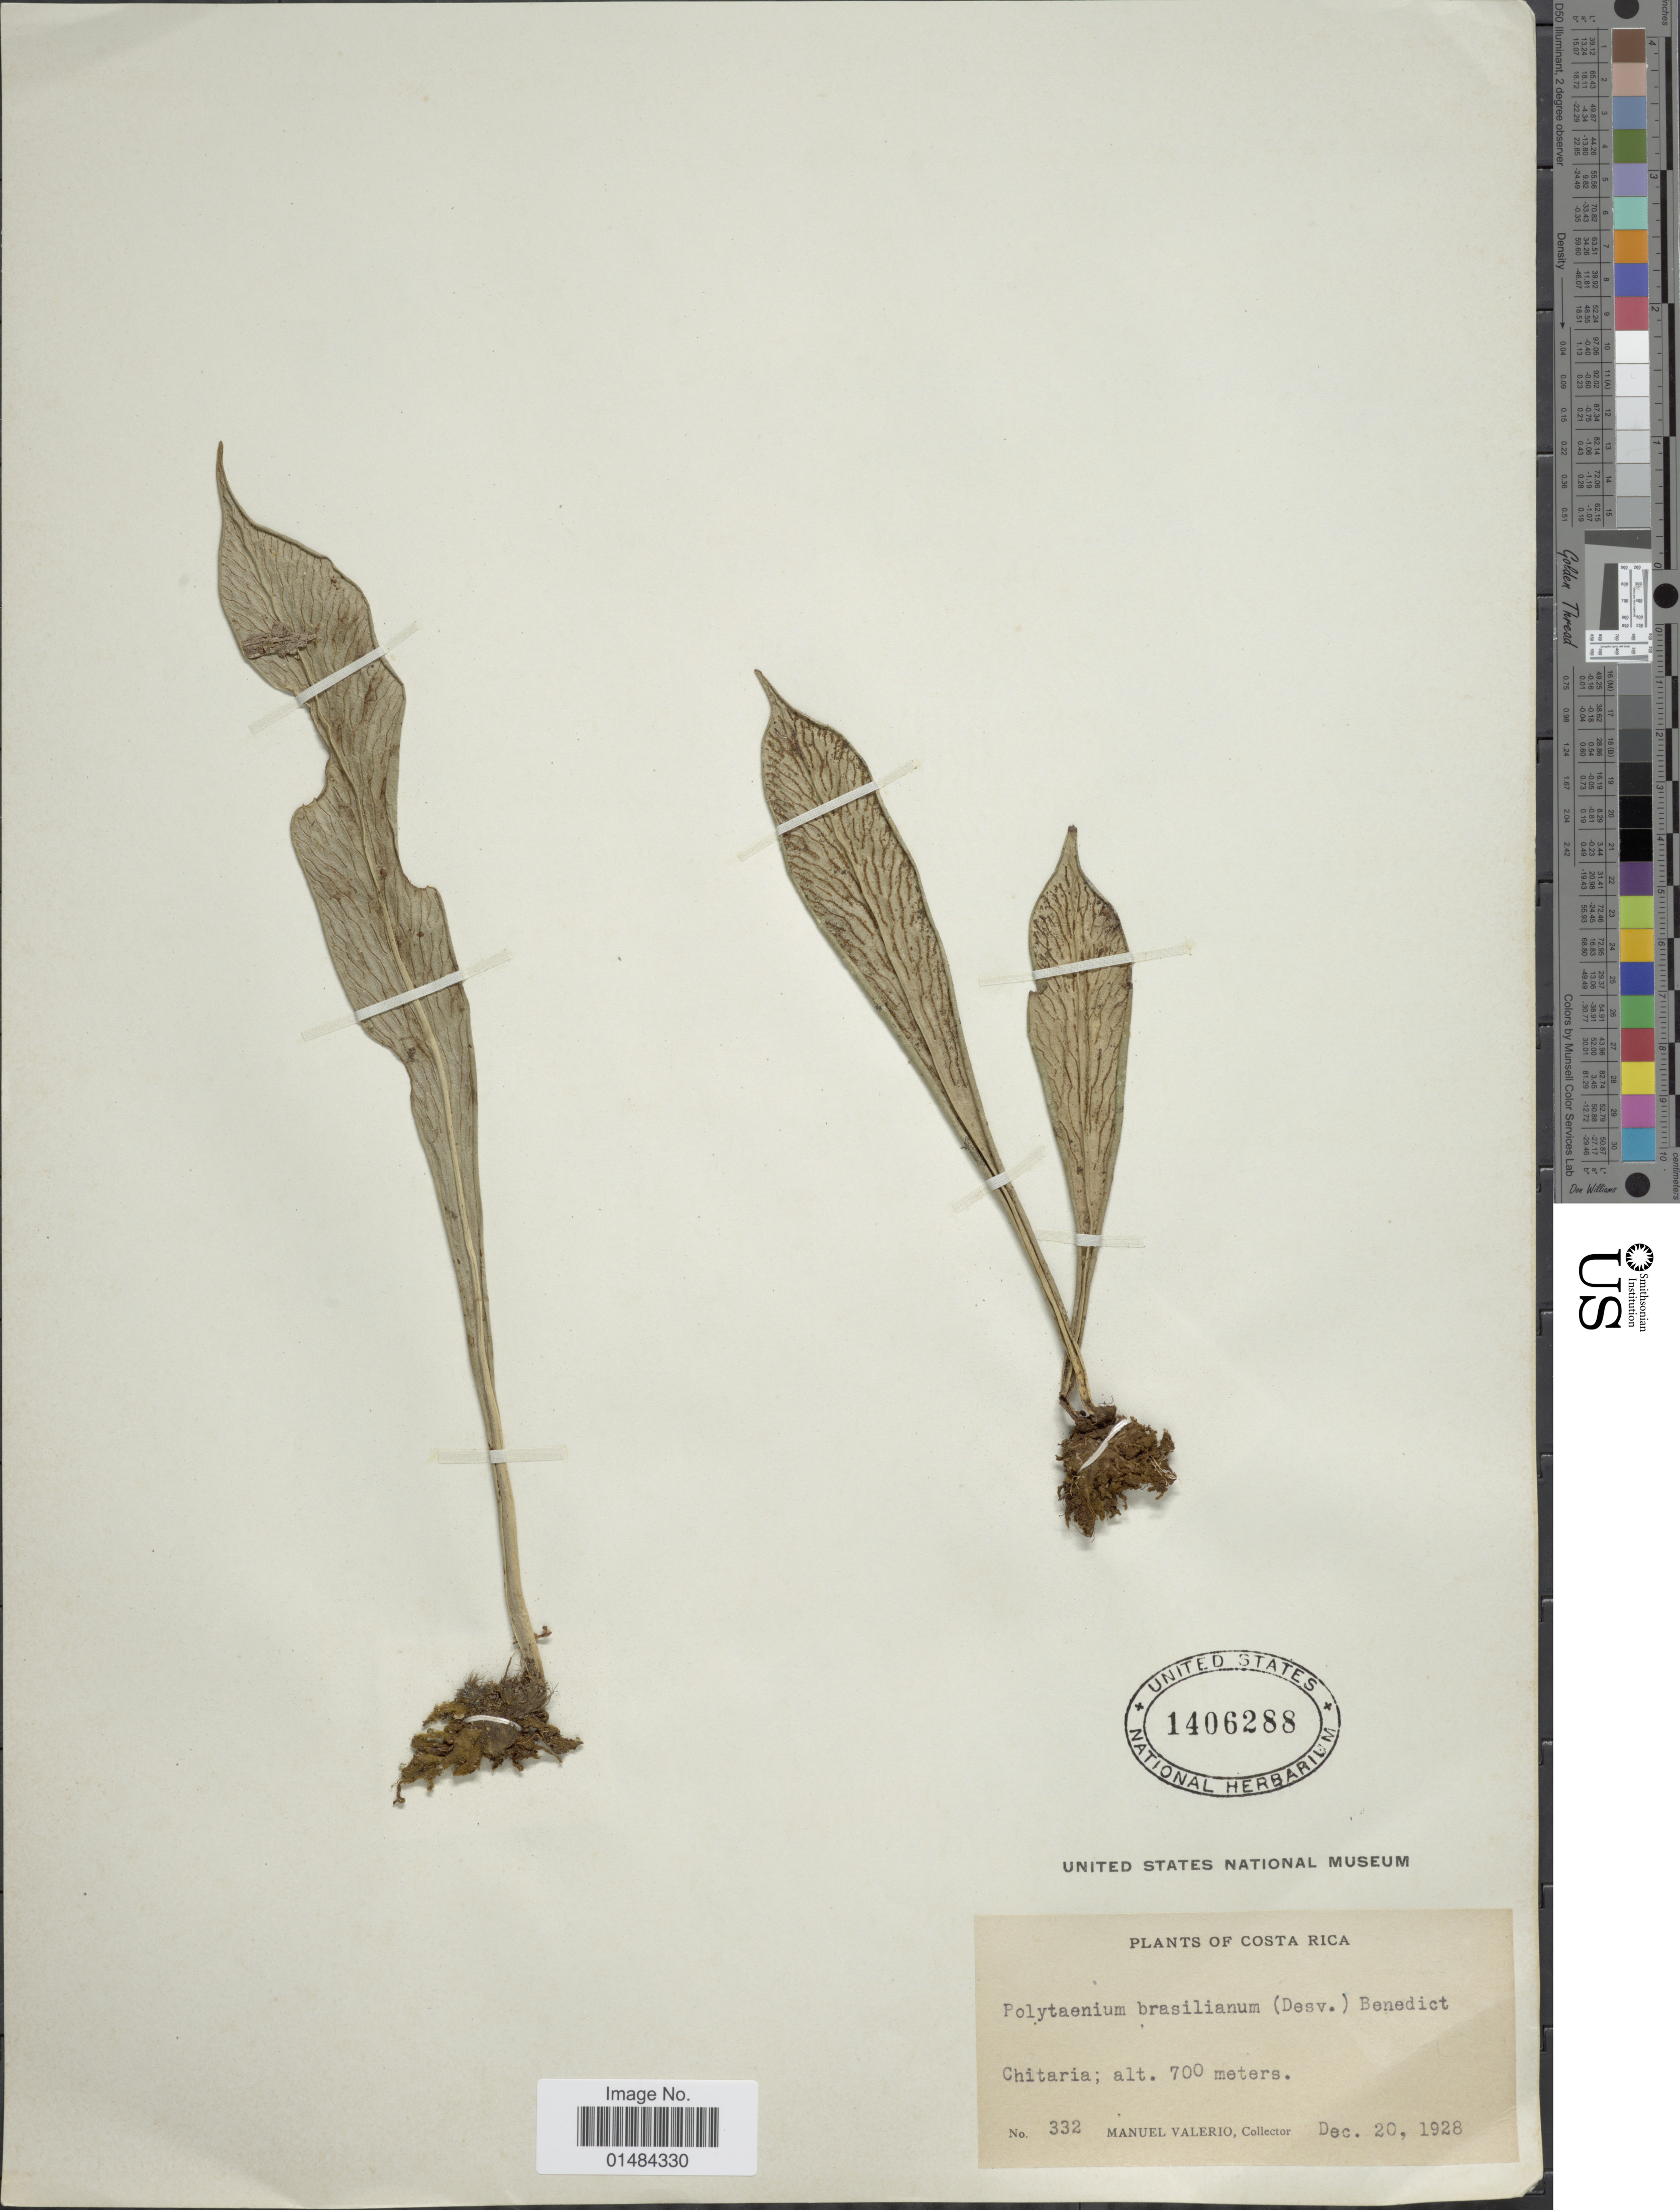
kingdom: Plantae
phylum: Tracheophyta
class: Polypodiopsida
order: Polypodiales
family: Pteridaceae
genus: Polytaenium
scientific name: Polytaenium chlorosporum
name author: (Mickel & Beitel) E.H. Crane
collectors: M. Valerio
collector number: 332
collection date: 1928-12-20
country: Costa Rica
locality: Costa Rica, Chitaria.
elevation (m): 700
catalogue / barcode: US 1406288